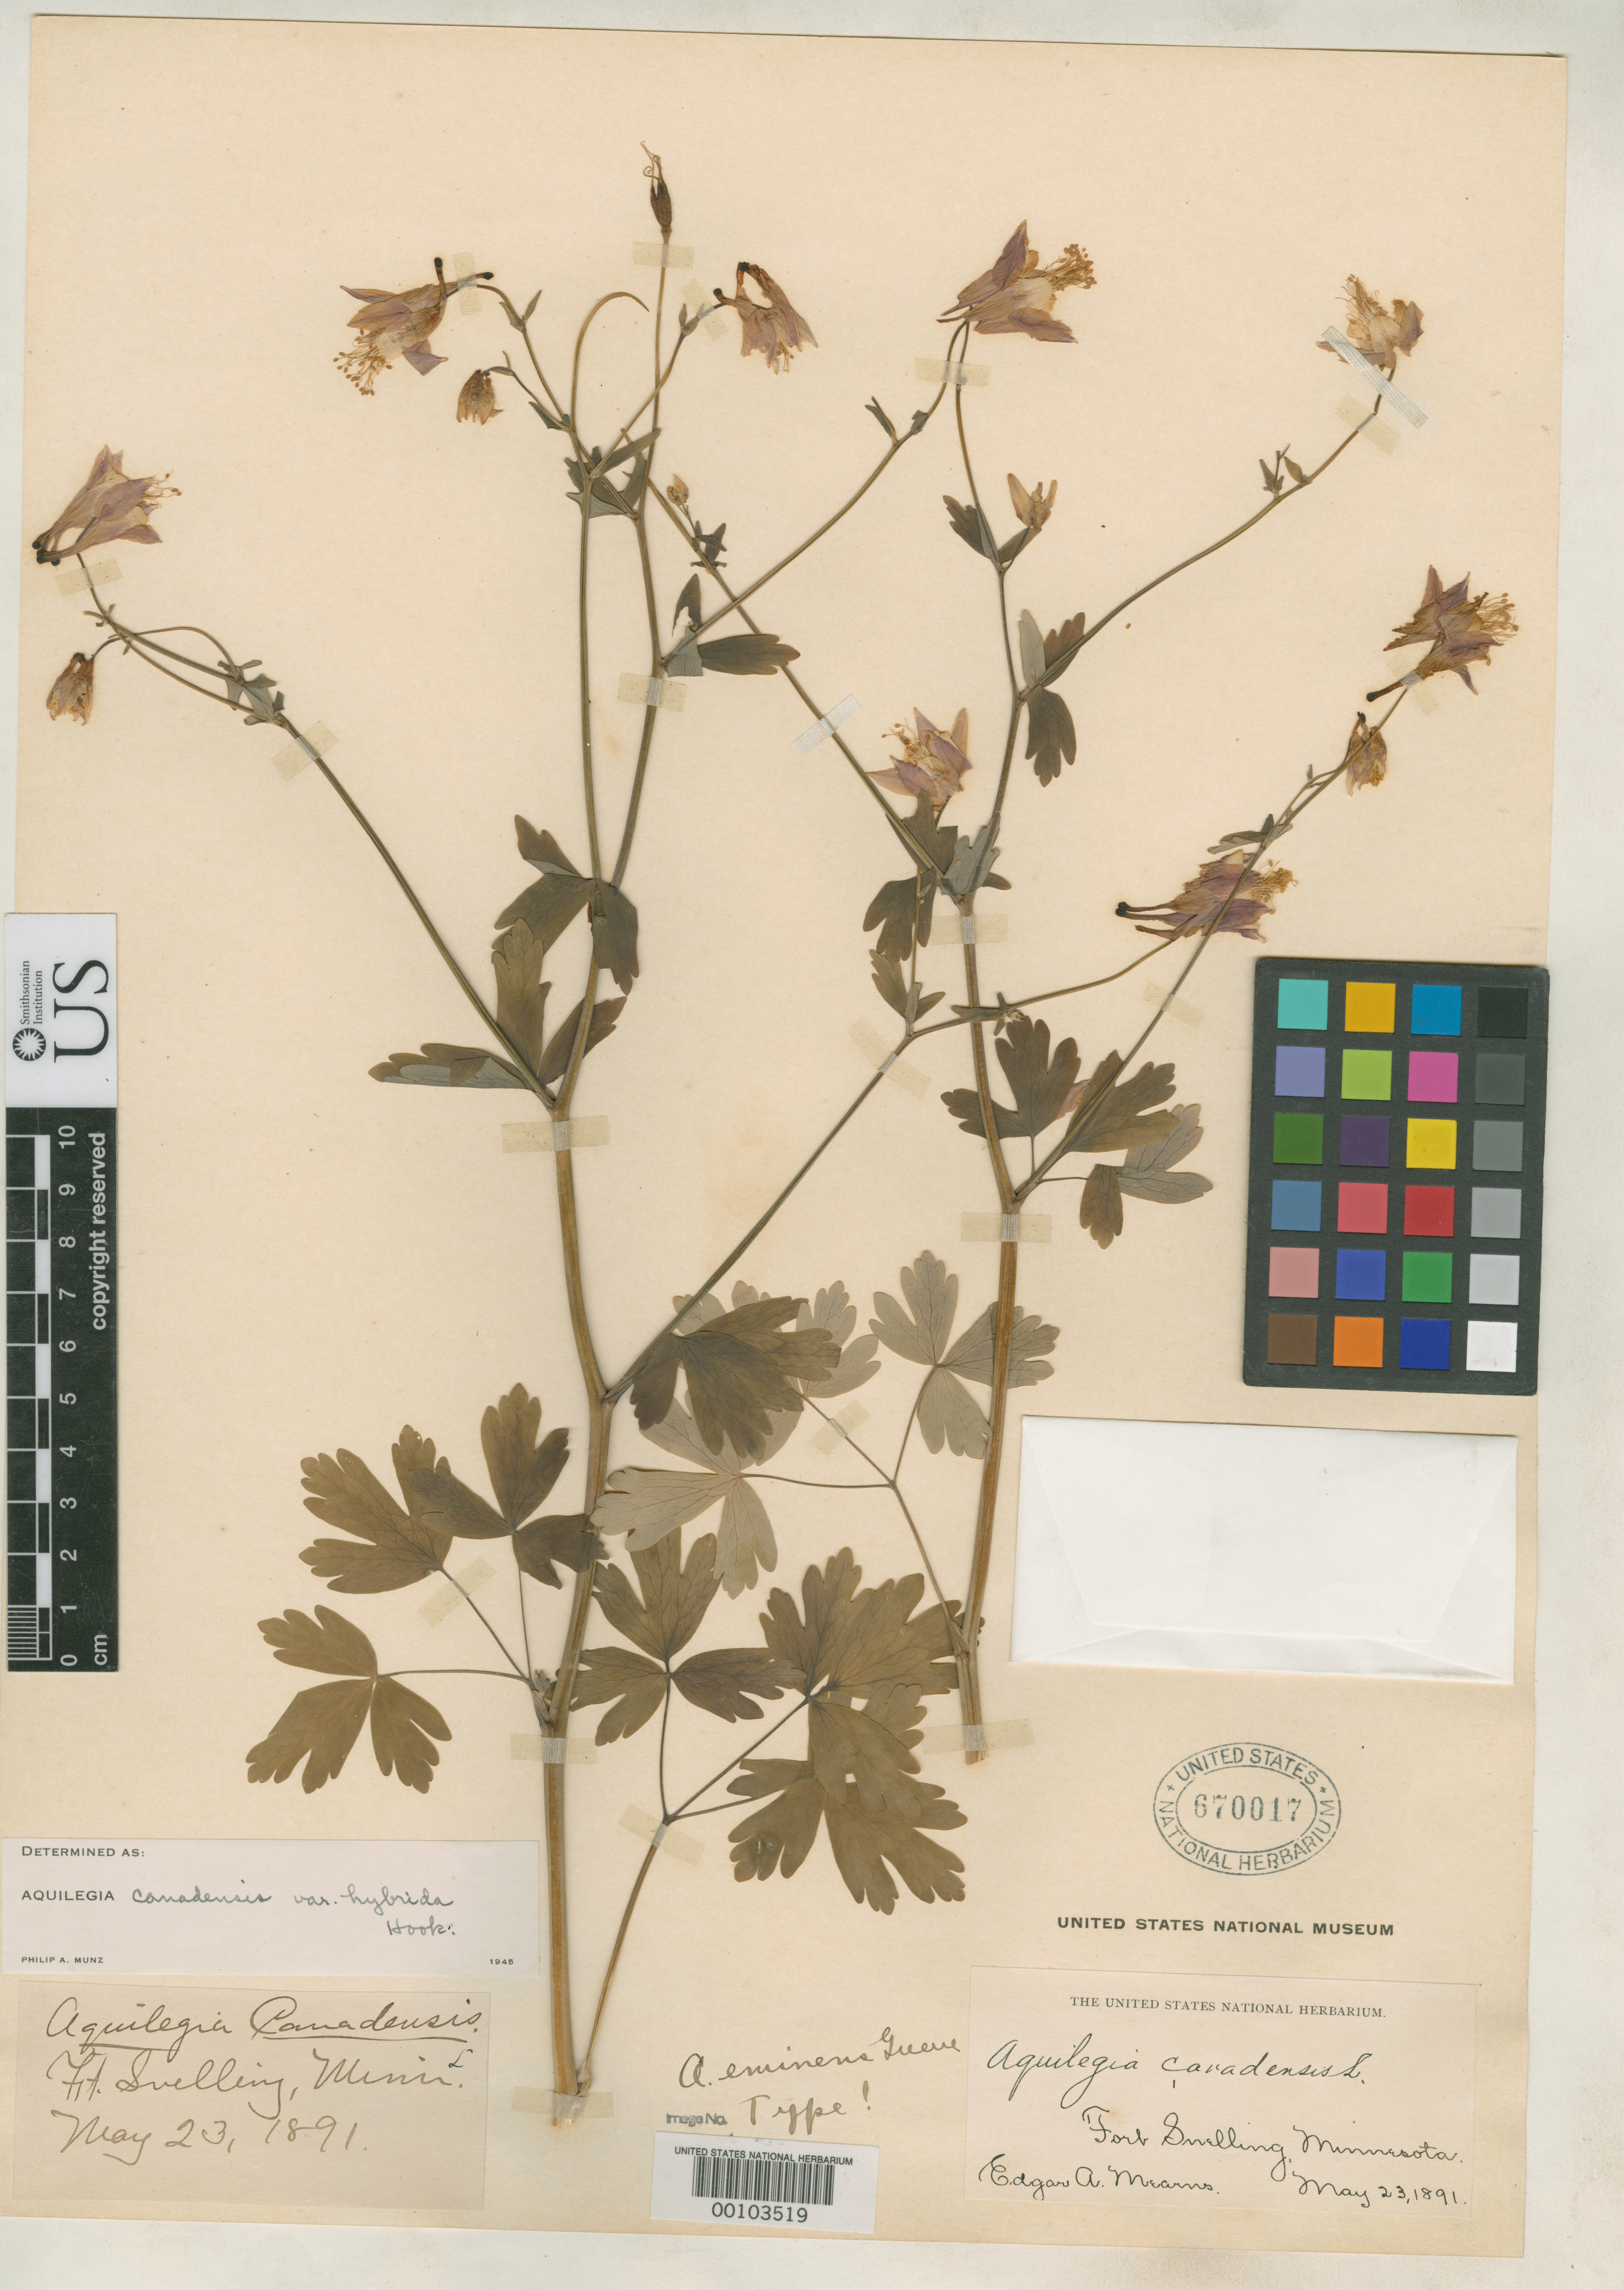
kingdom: Plantae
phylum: Tracheophyta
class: Magnoliopsida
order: Ranunculales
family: Ranunculaceae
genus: Aquilegia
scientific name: Aquilegia eminens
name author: Greene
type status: Holotype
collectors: E. A. Mearns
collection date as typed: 23 May 1891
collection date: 1891-05-23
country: United States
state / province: Minnesota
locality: Fort Snelling.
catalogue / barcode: US 670017